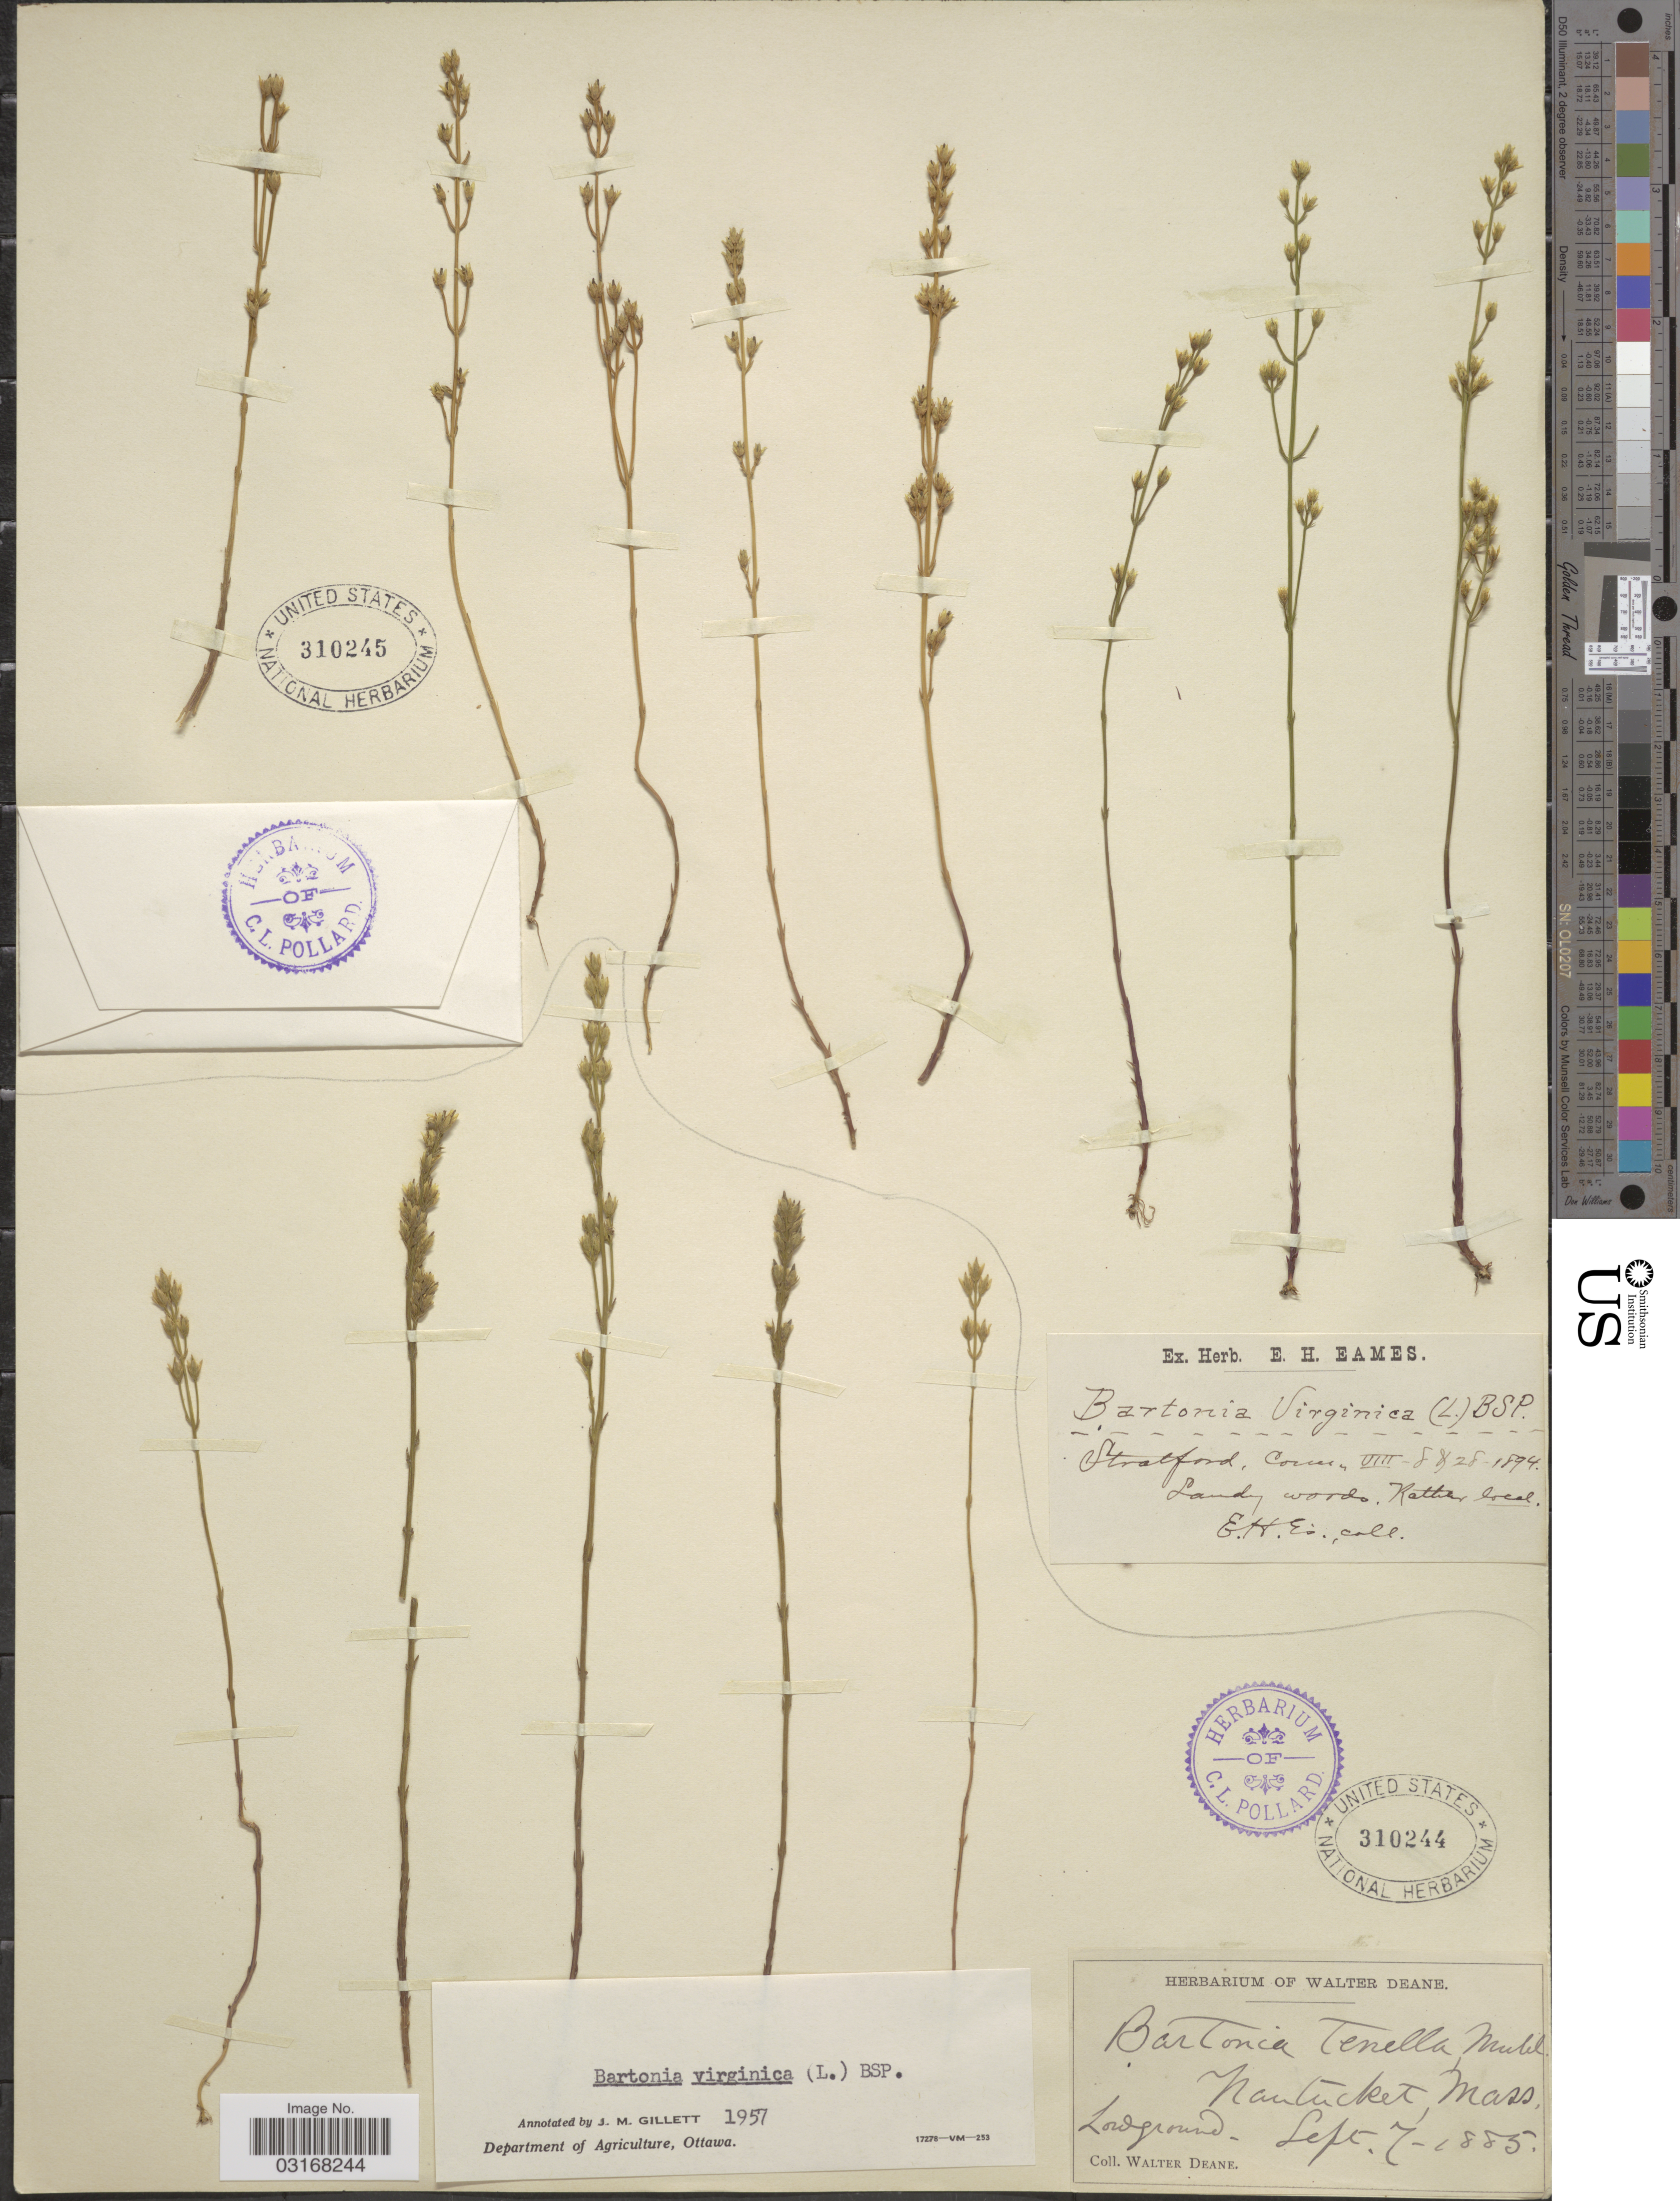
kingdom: Plantae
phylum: Tracheophyta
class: Magnoliopsida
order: Gentianales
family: Gentianaceae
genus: Bartonia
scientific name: Bartonia virginica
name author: (L.) Britton, Stearns & Poggenb.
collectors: W. Deane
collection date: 1885-09-07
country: United States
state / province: Massachusetts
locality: Nantucket, Mass.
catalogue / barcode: US 310244-2